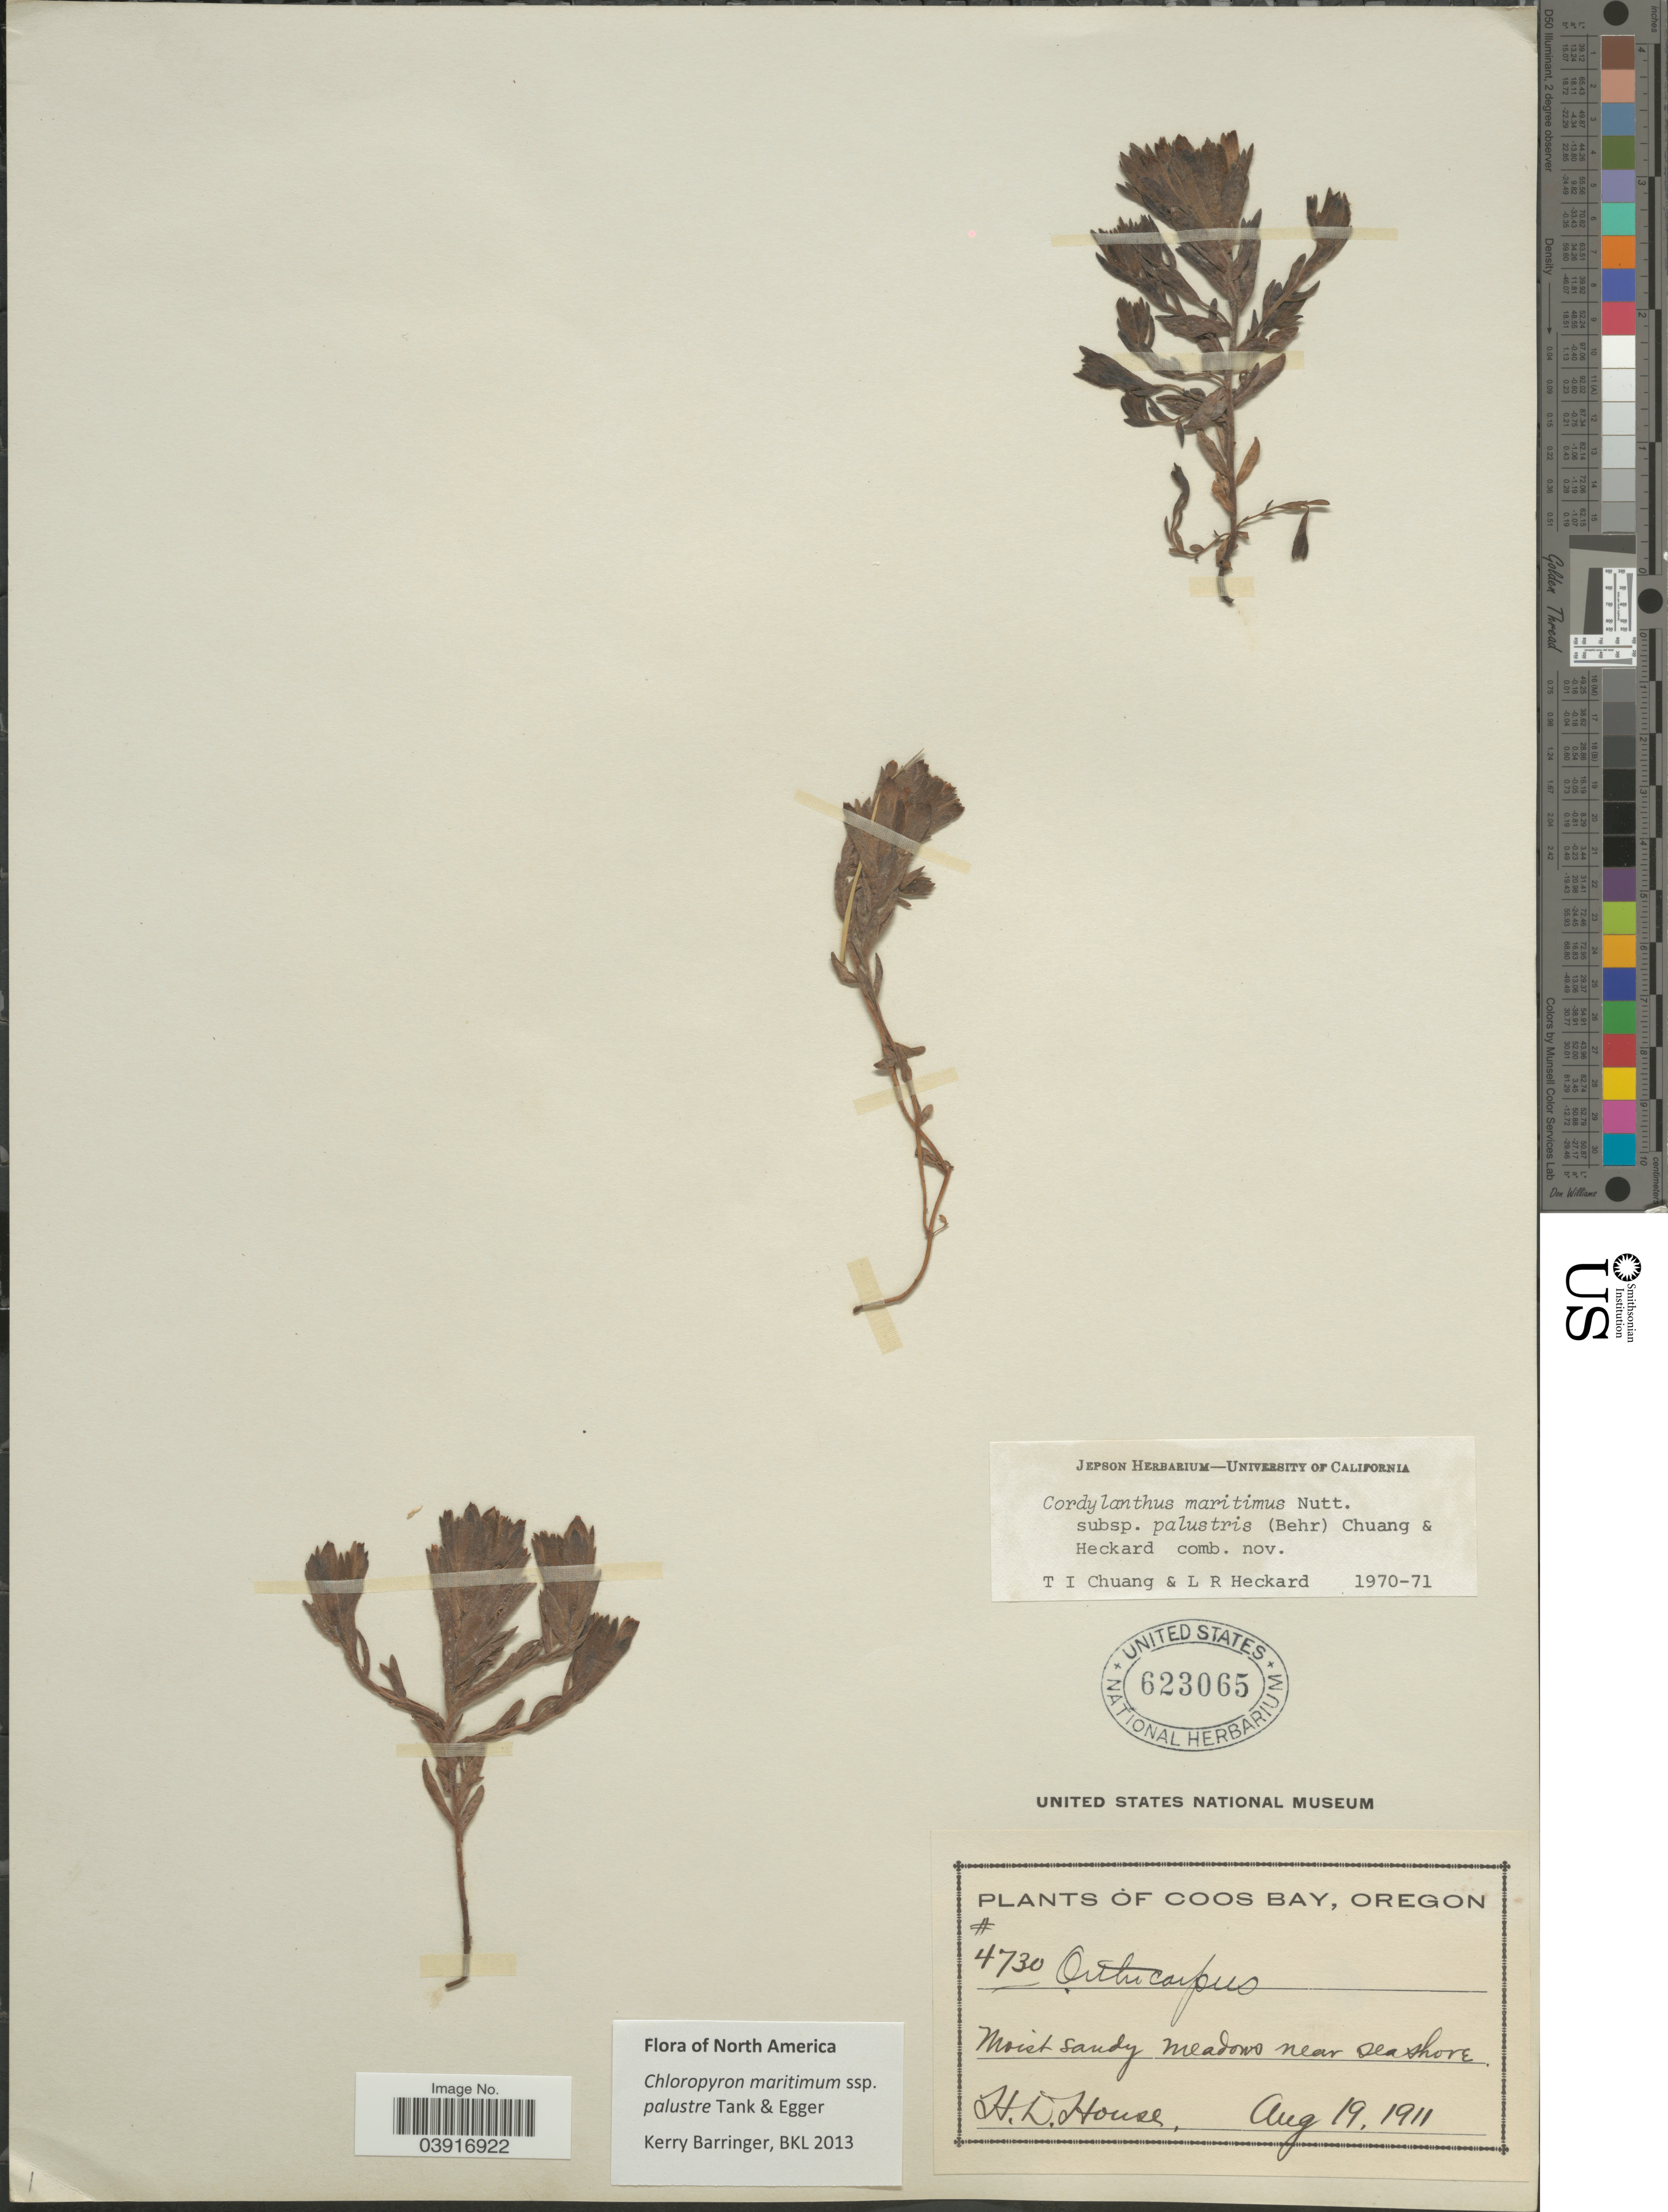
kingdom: Plantae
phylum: Tracheophyta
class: Magnoliopsida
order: Lamiales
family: Orobanchaceae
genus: Chloropyron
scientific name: Chloropyron maritimum subsp. palustre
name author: (Behr) Tank & J.M. Egger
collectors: H. D. House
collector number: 4730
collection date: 1911-08-19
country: United States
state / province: Oregon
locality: Coos Bay. Moist sandy meadows near seashore.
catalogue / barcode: US 623065